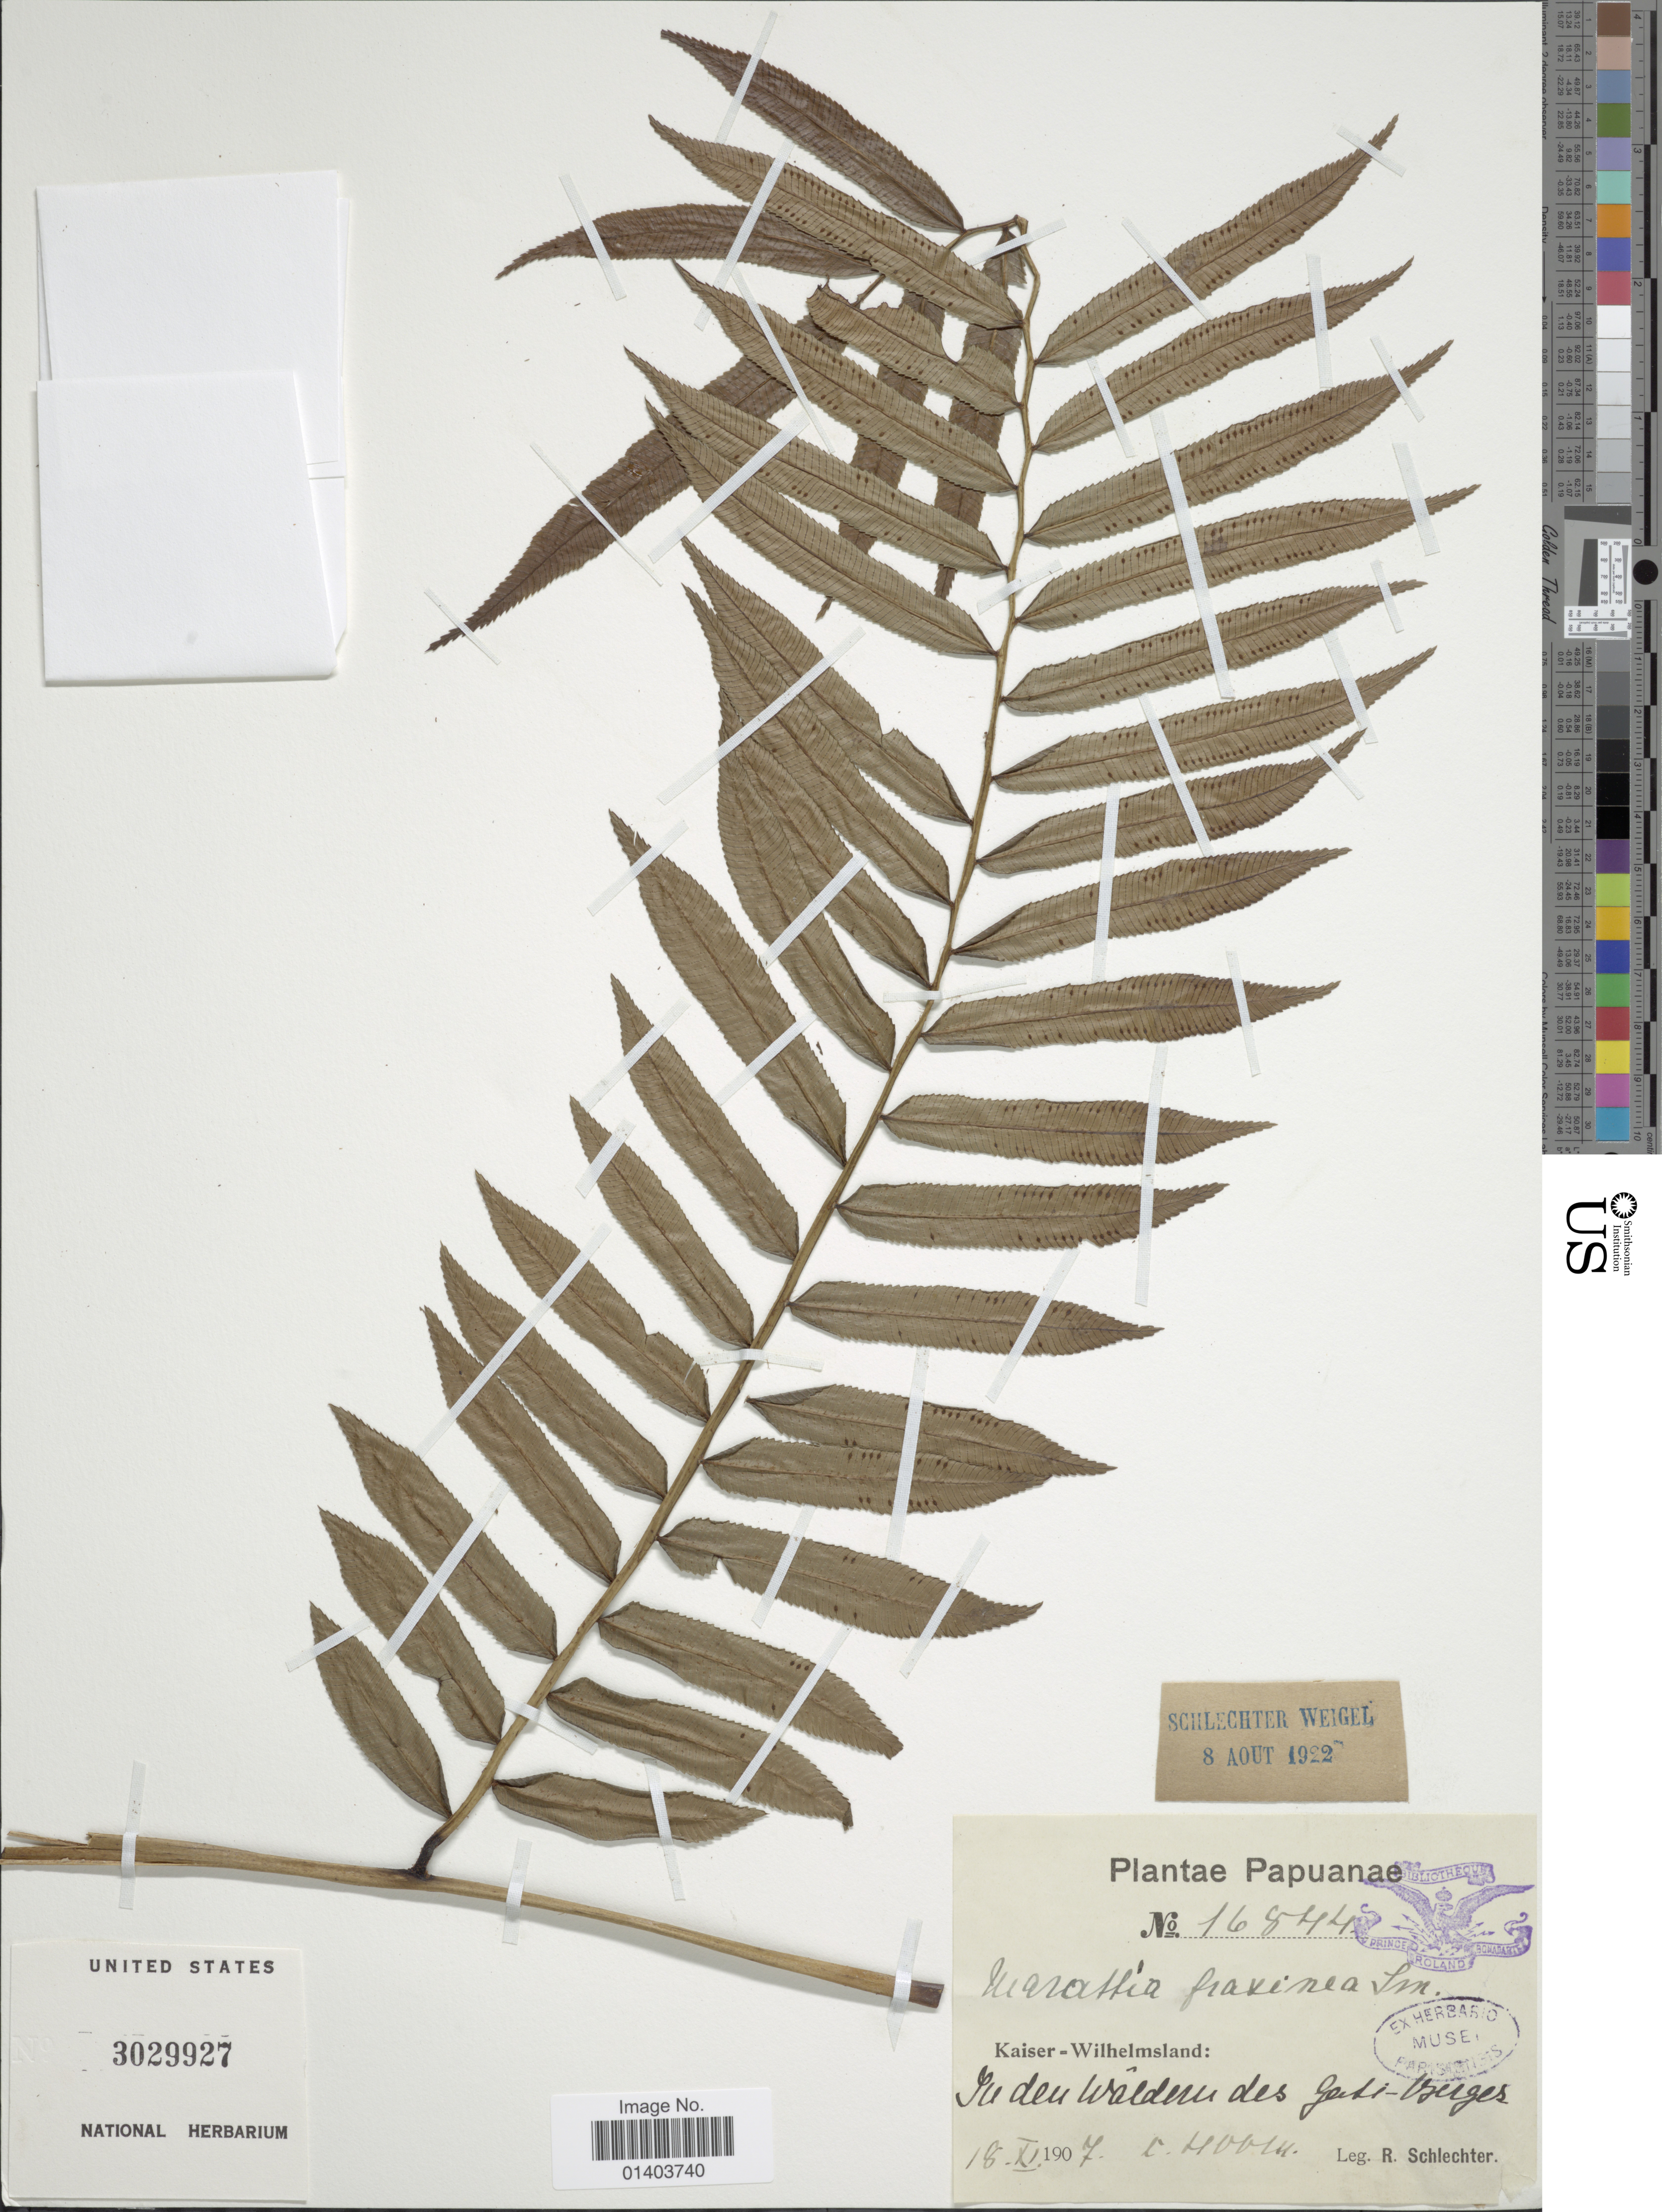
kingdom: Plantae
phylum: Tracheophyta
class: Polypodiopsida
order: Marattiales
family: Marattiaceae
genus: Ptisana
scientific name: Ptisana fraxinea var. fraxinea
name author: (Sm.) Murdock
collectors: F. R. R. Schlechter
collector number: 16844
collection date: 1907-11-18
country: Papua New Guinea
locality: Kaiser-Wilhermsland: In den wäldern des Gati Berges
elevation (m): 400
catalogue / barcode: US 3029927